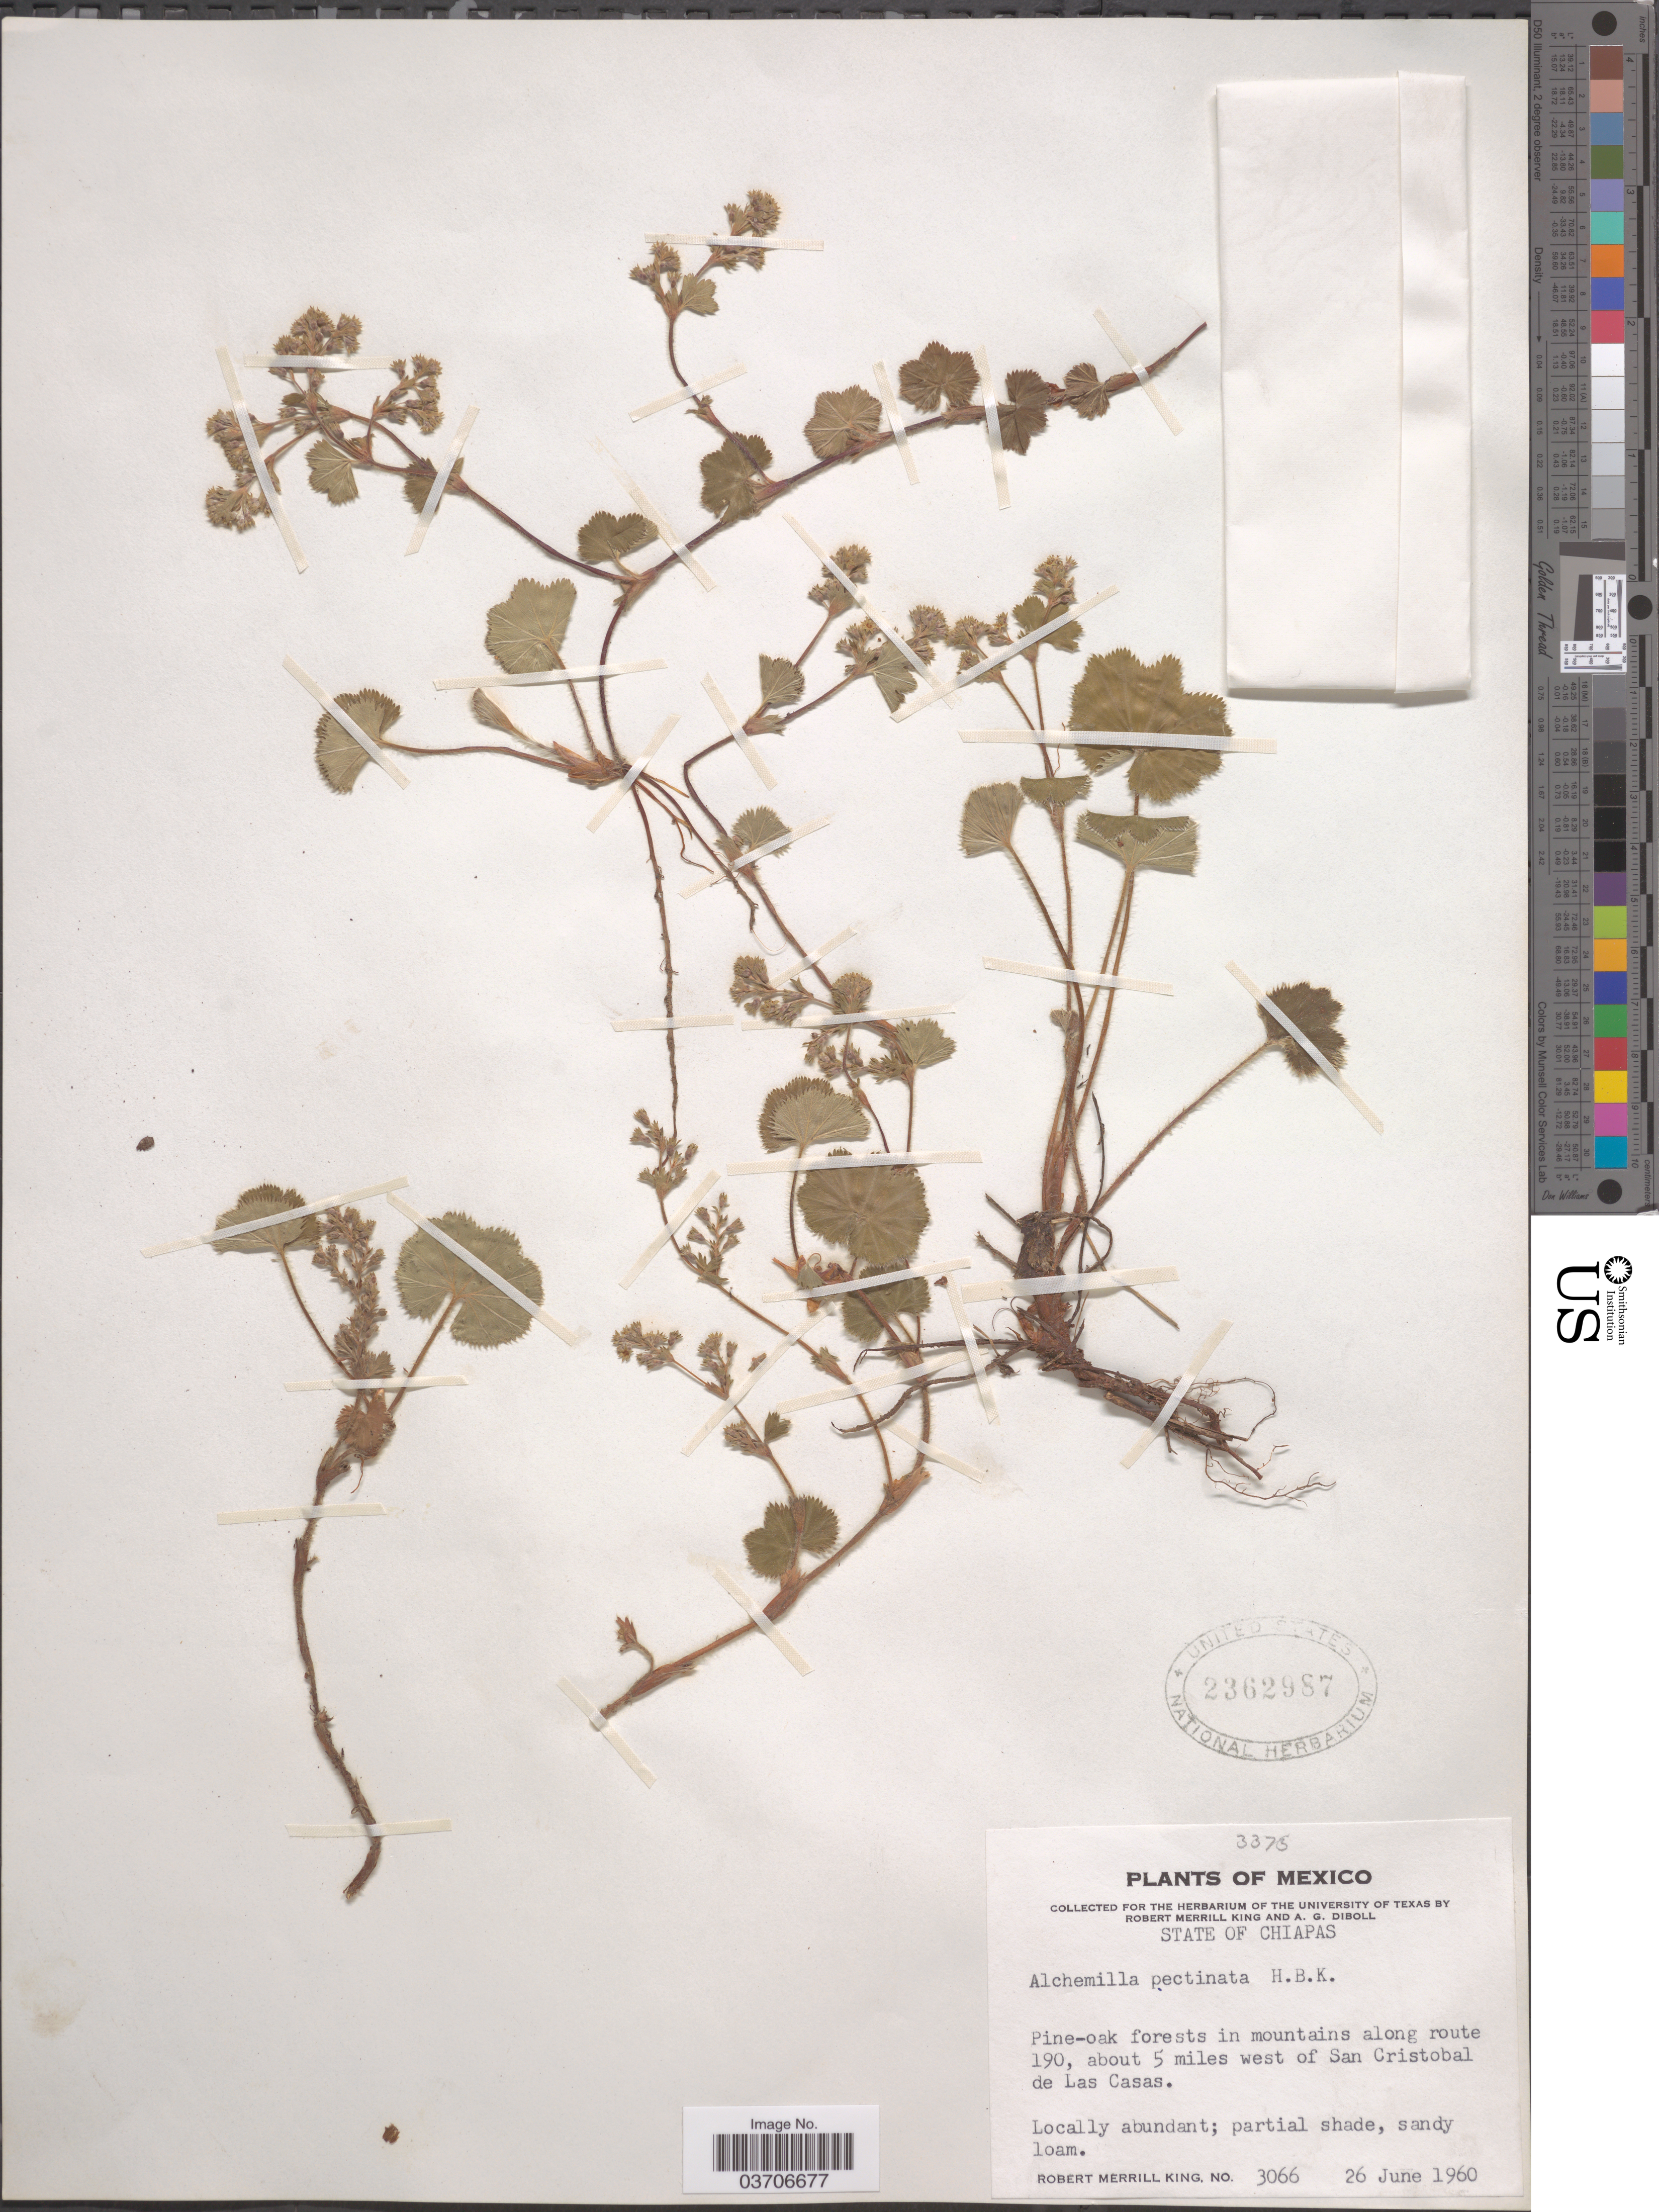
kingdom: Plantae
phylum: Tracheophyta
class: Magnoliopsida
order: Rosales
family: Rosaceae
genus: Lachemilla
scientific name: Lachemilla pectinata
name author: (Kunth) Rothm.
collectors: R. M. King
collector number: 3066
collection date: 1960-06-26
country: Mexico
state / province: Chiapas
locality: Pine-oak forests in mountain along route 190, about 5 miles west of San Cristobal de Las Casas.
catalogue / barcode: US 2362987